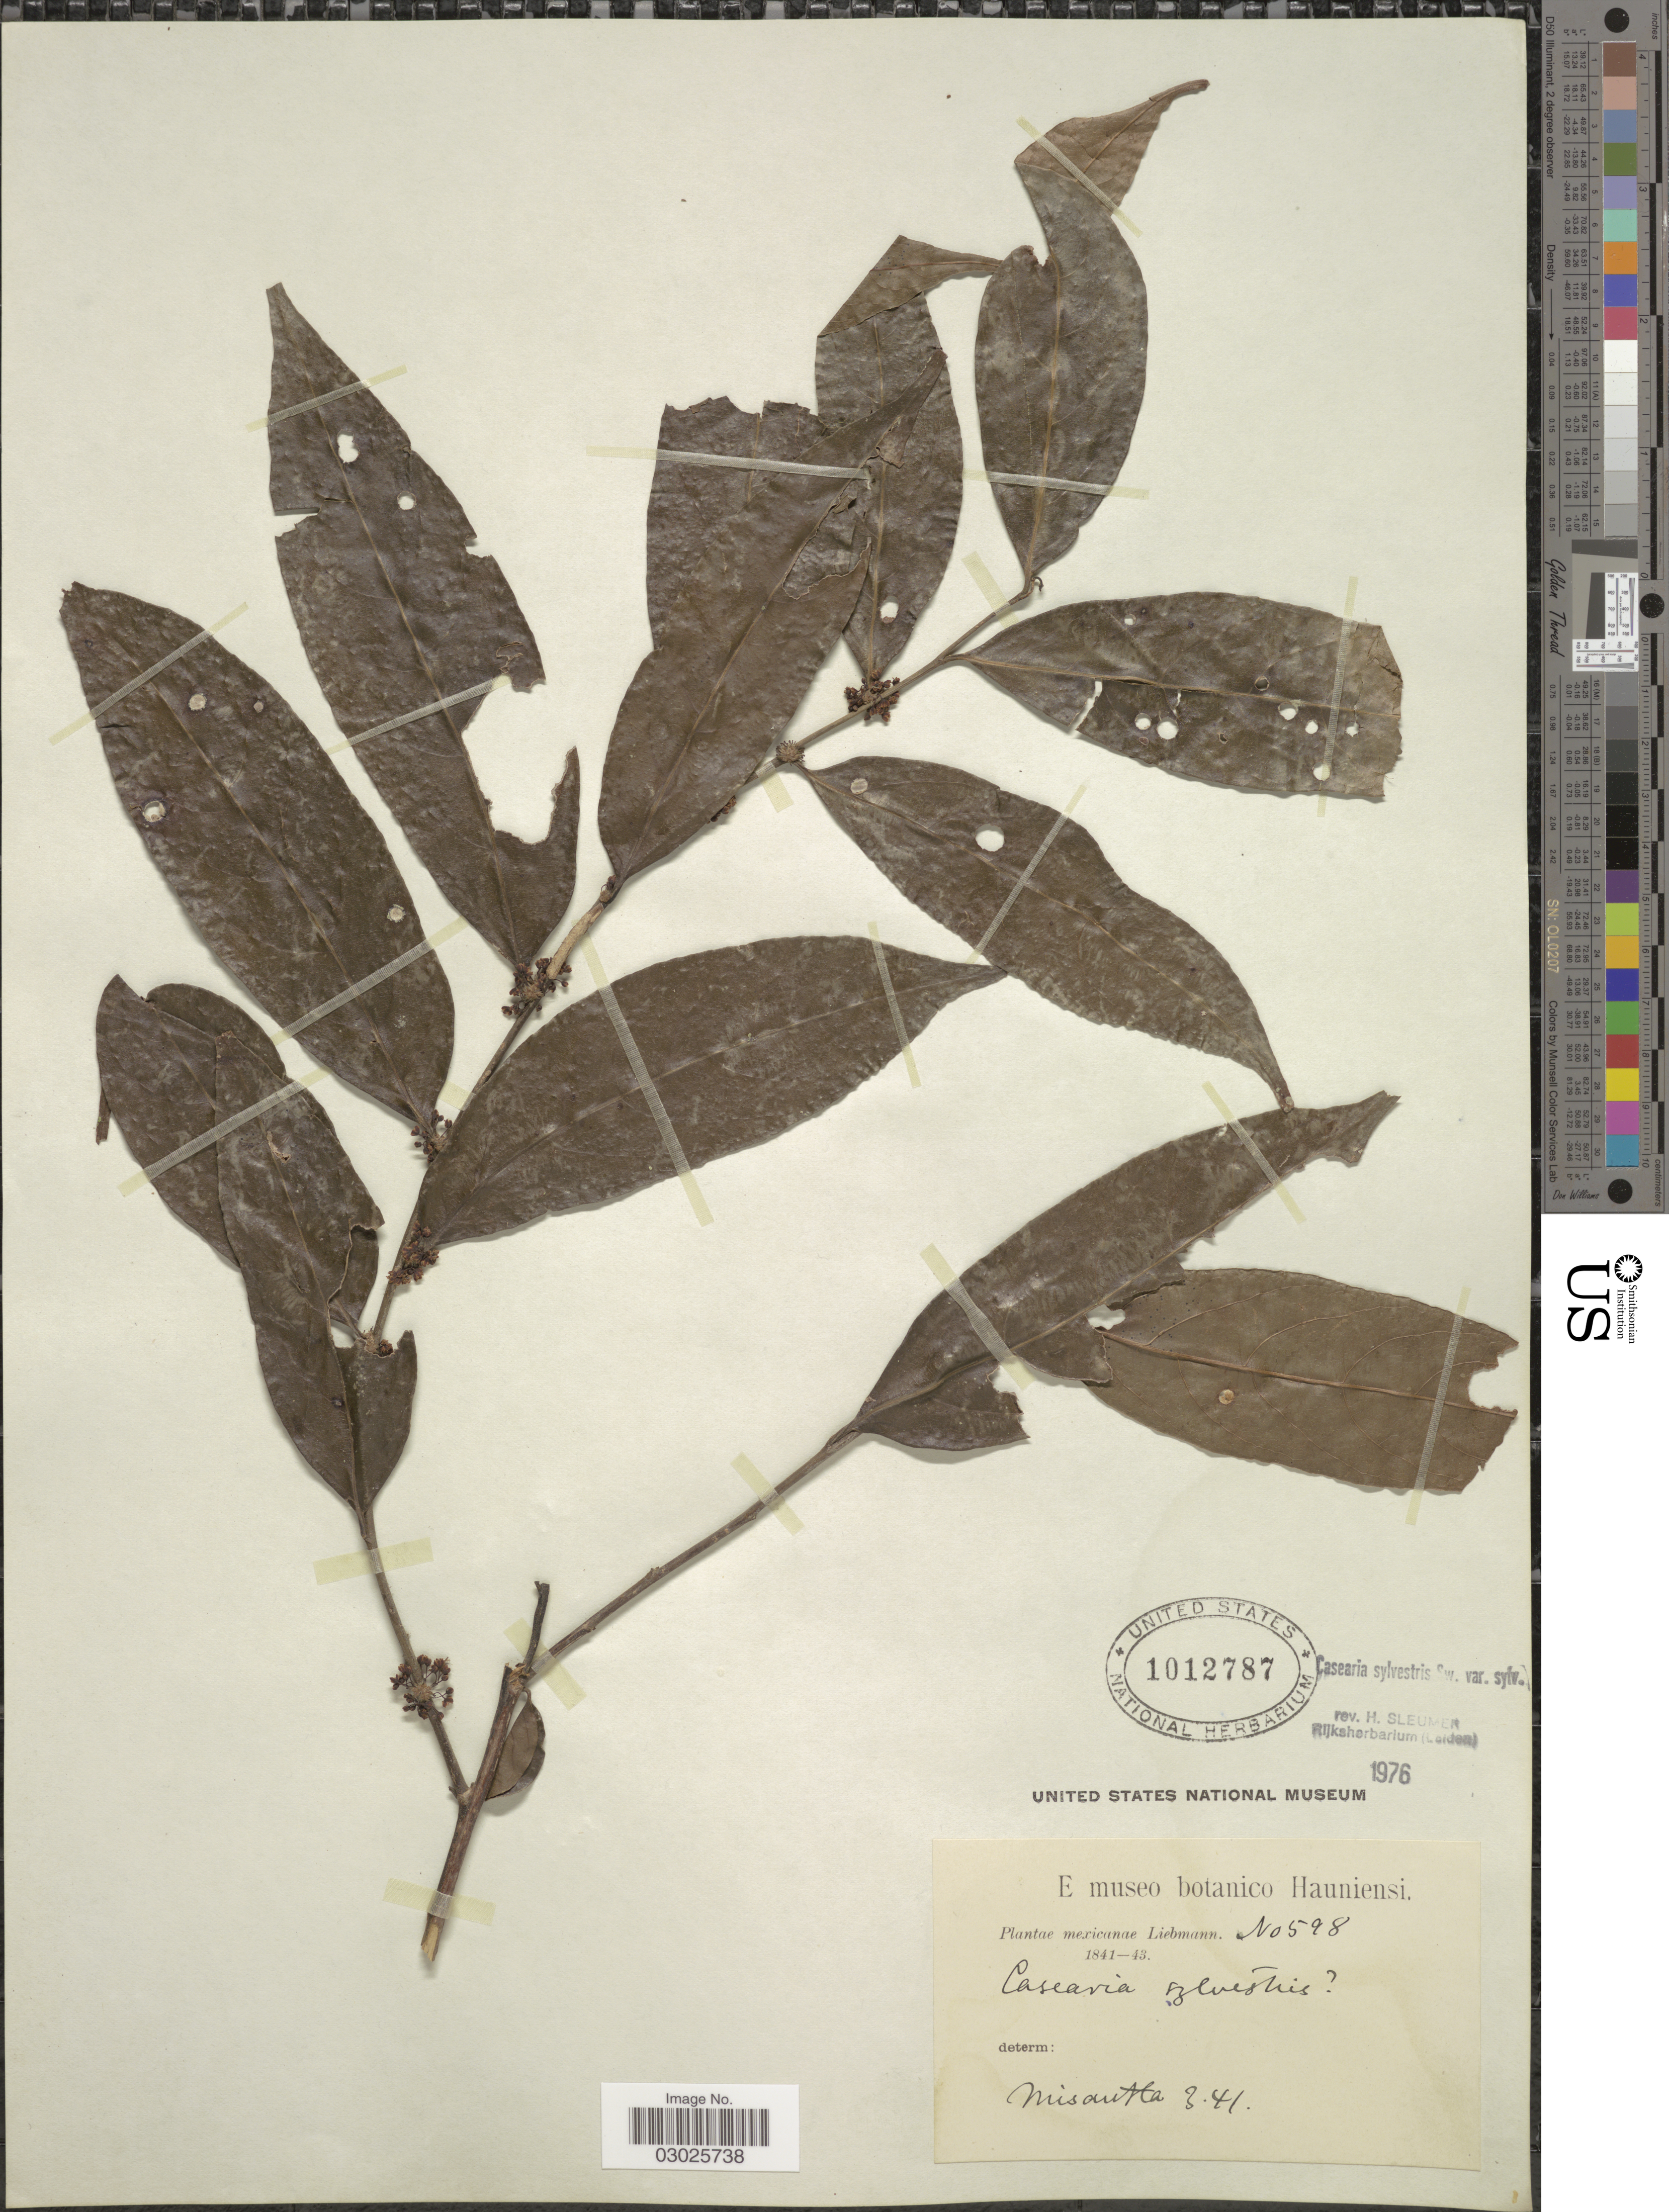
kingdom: Plantae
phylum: Tracheophyta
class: Magnoliopsida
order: Malpighiales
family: Salicaceae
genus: Casearia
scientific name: Casearia sylvestris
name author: Sw.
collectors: Liebmann, --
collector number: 598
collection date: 1841-03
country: Mexico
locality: Misantla.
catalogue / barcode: US 1012787